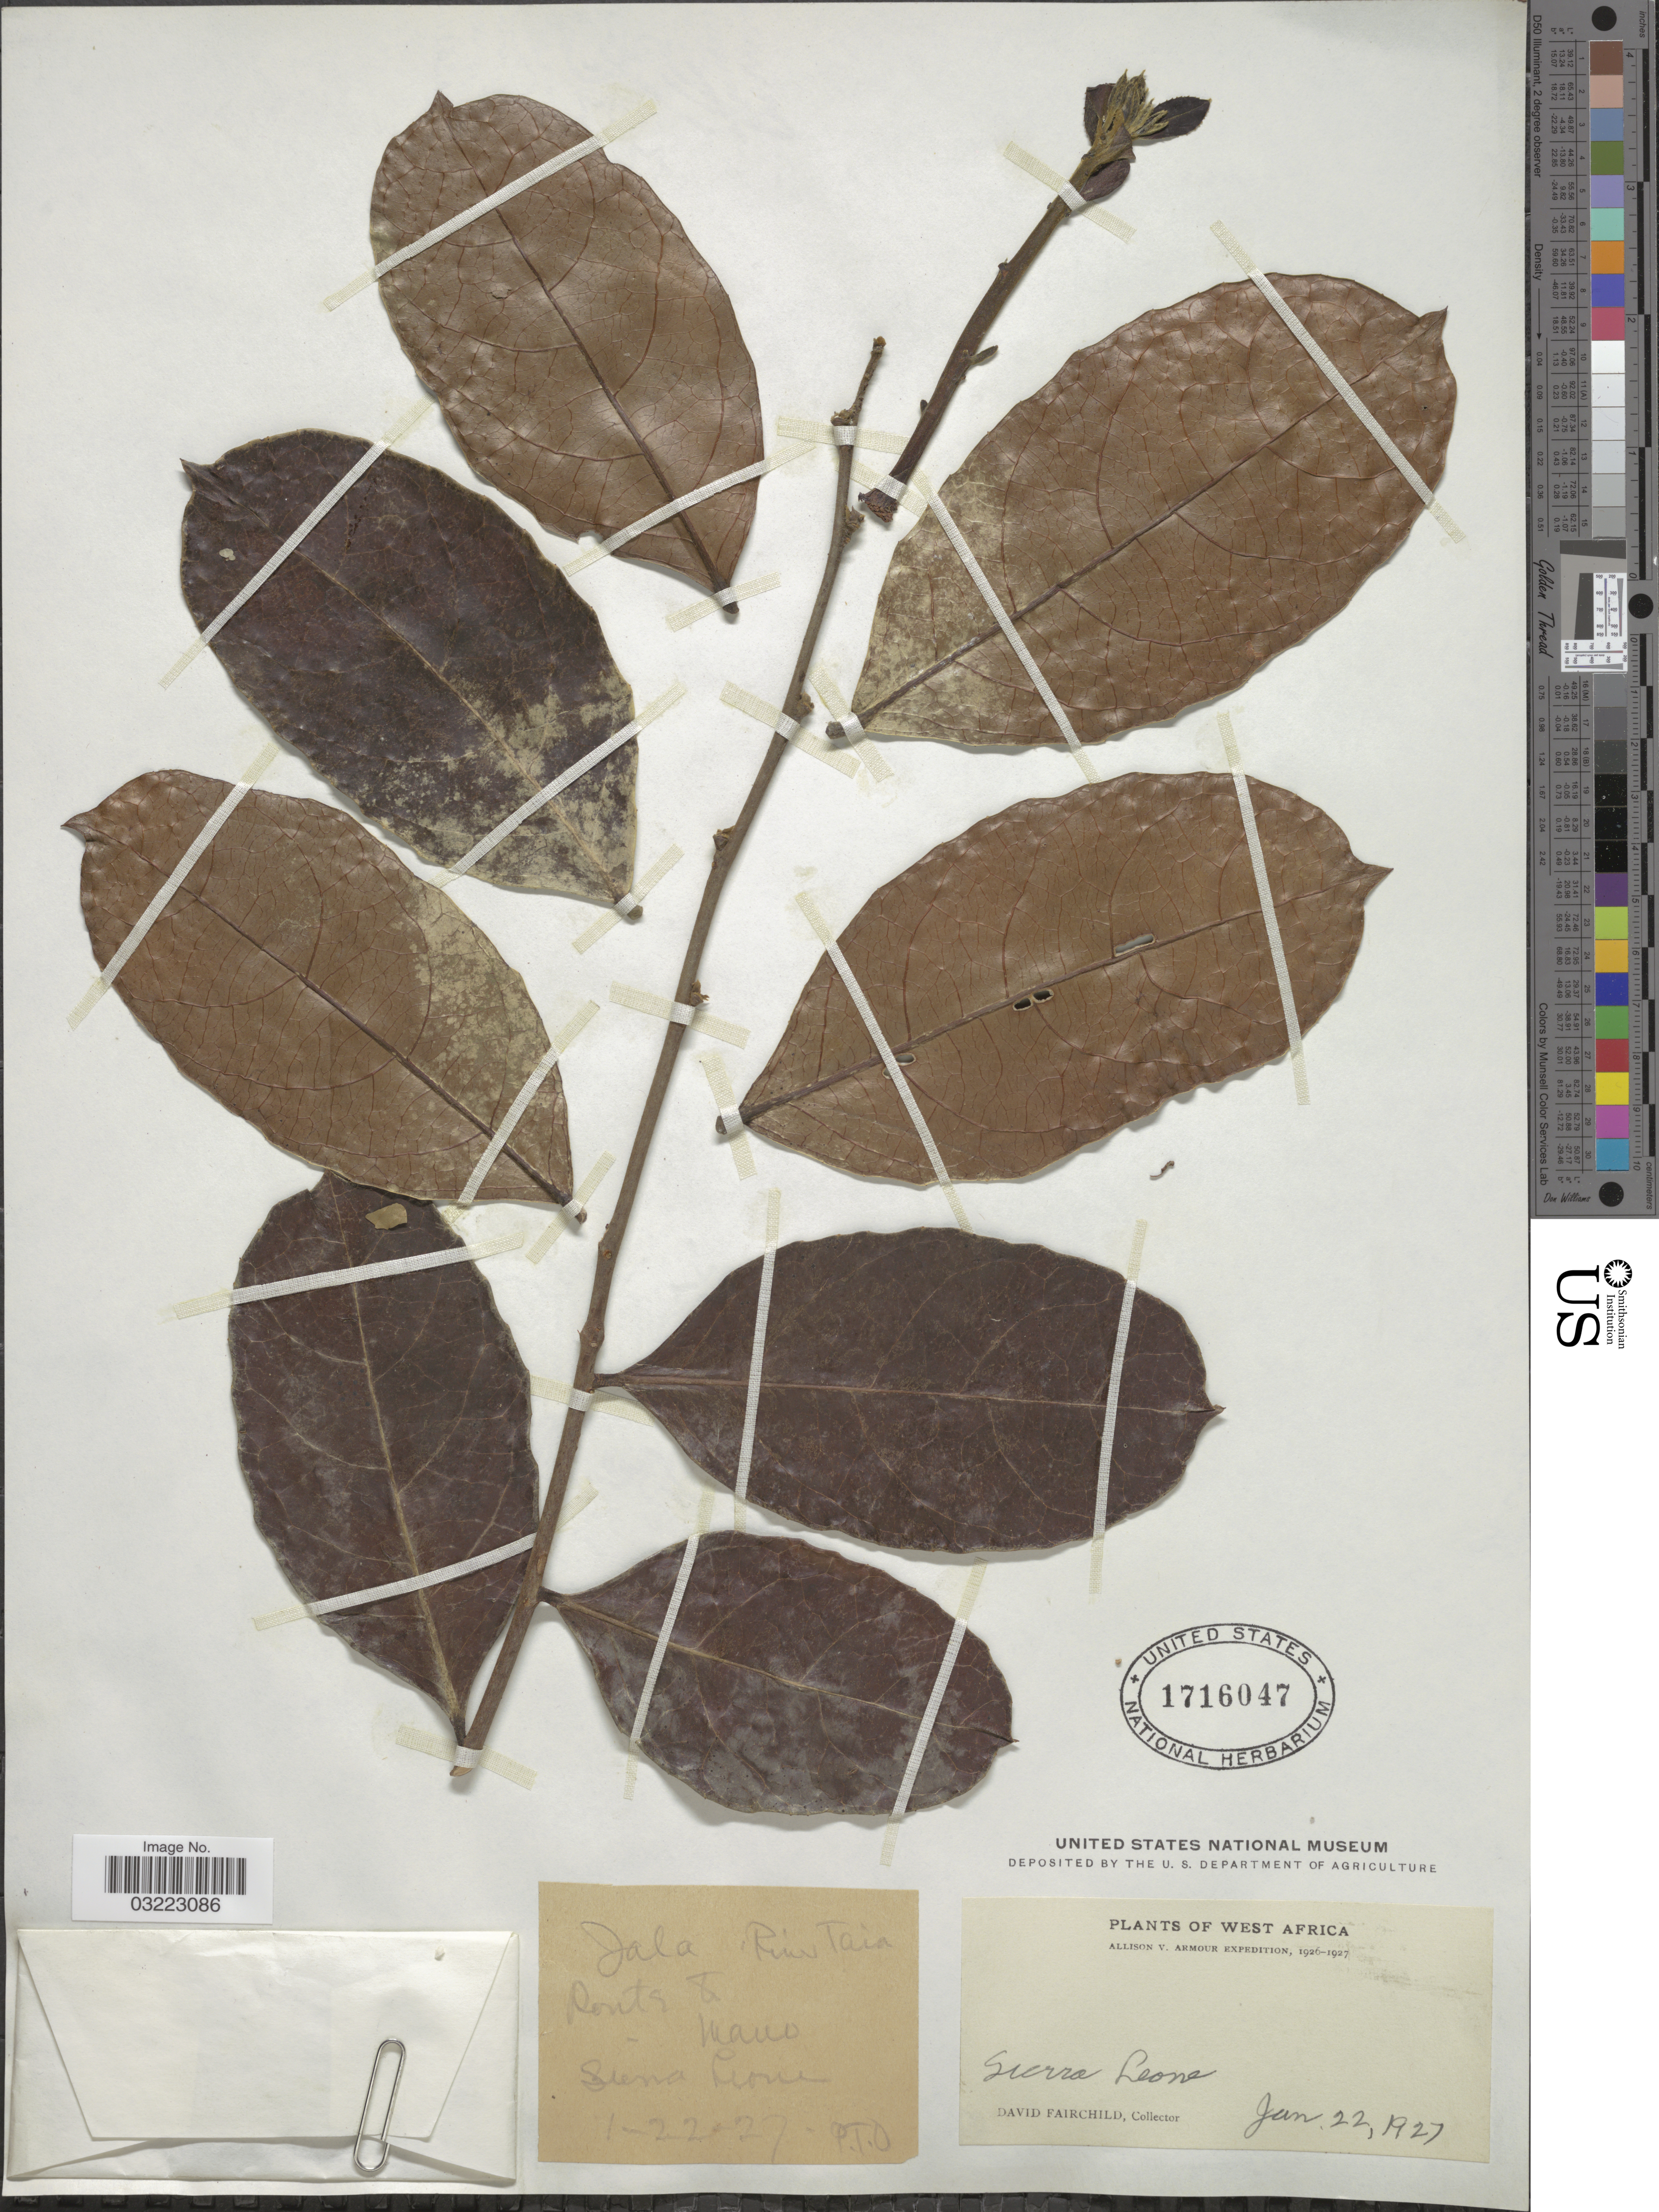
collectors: D. Fairchild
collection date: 1927-01-22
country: Sierra Leone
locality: Routes [interpreted] to Mano. West Africa.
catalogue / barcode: US 1716047